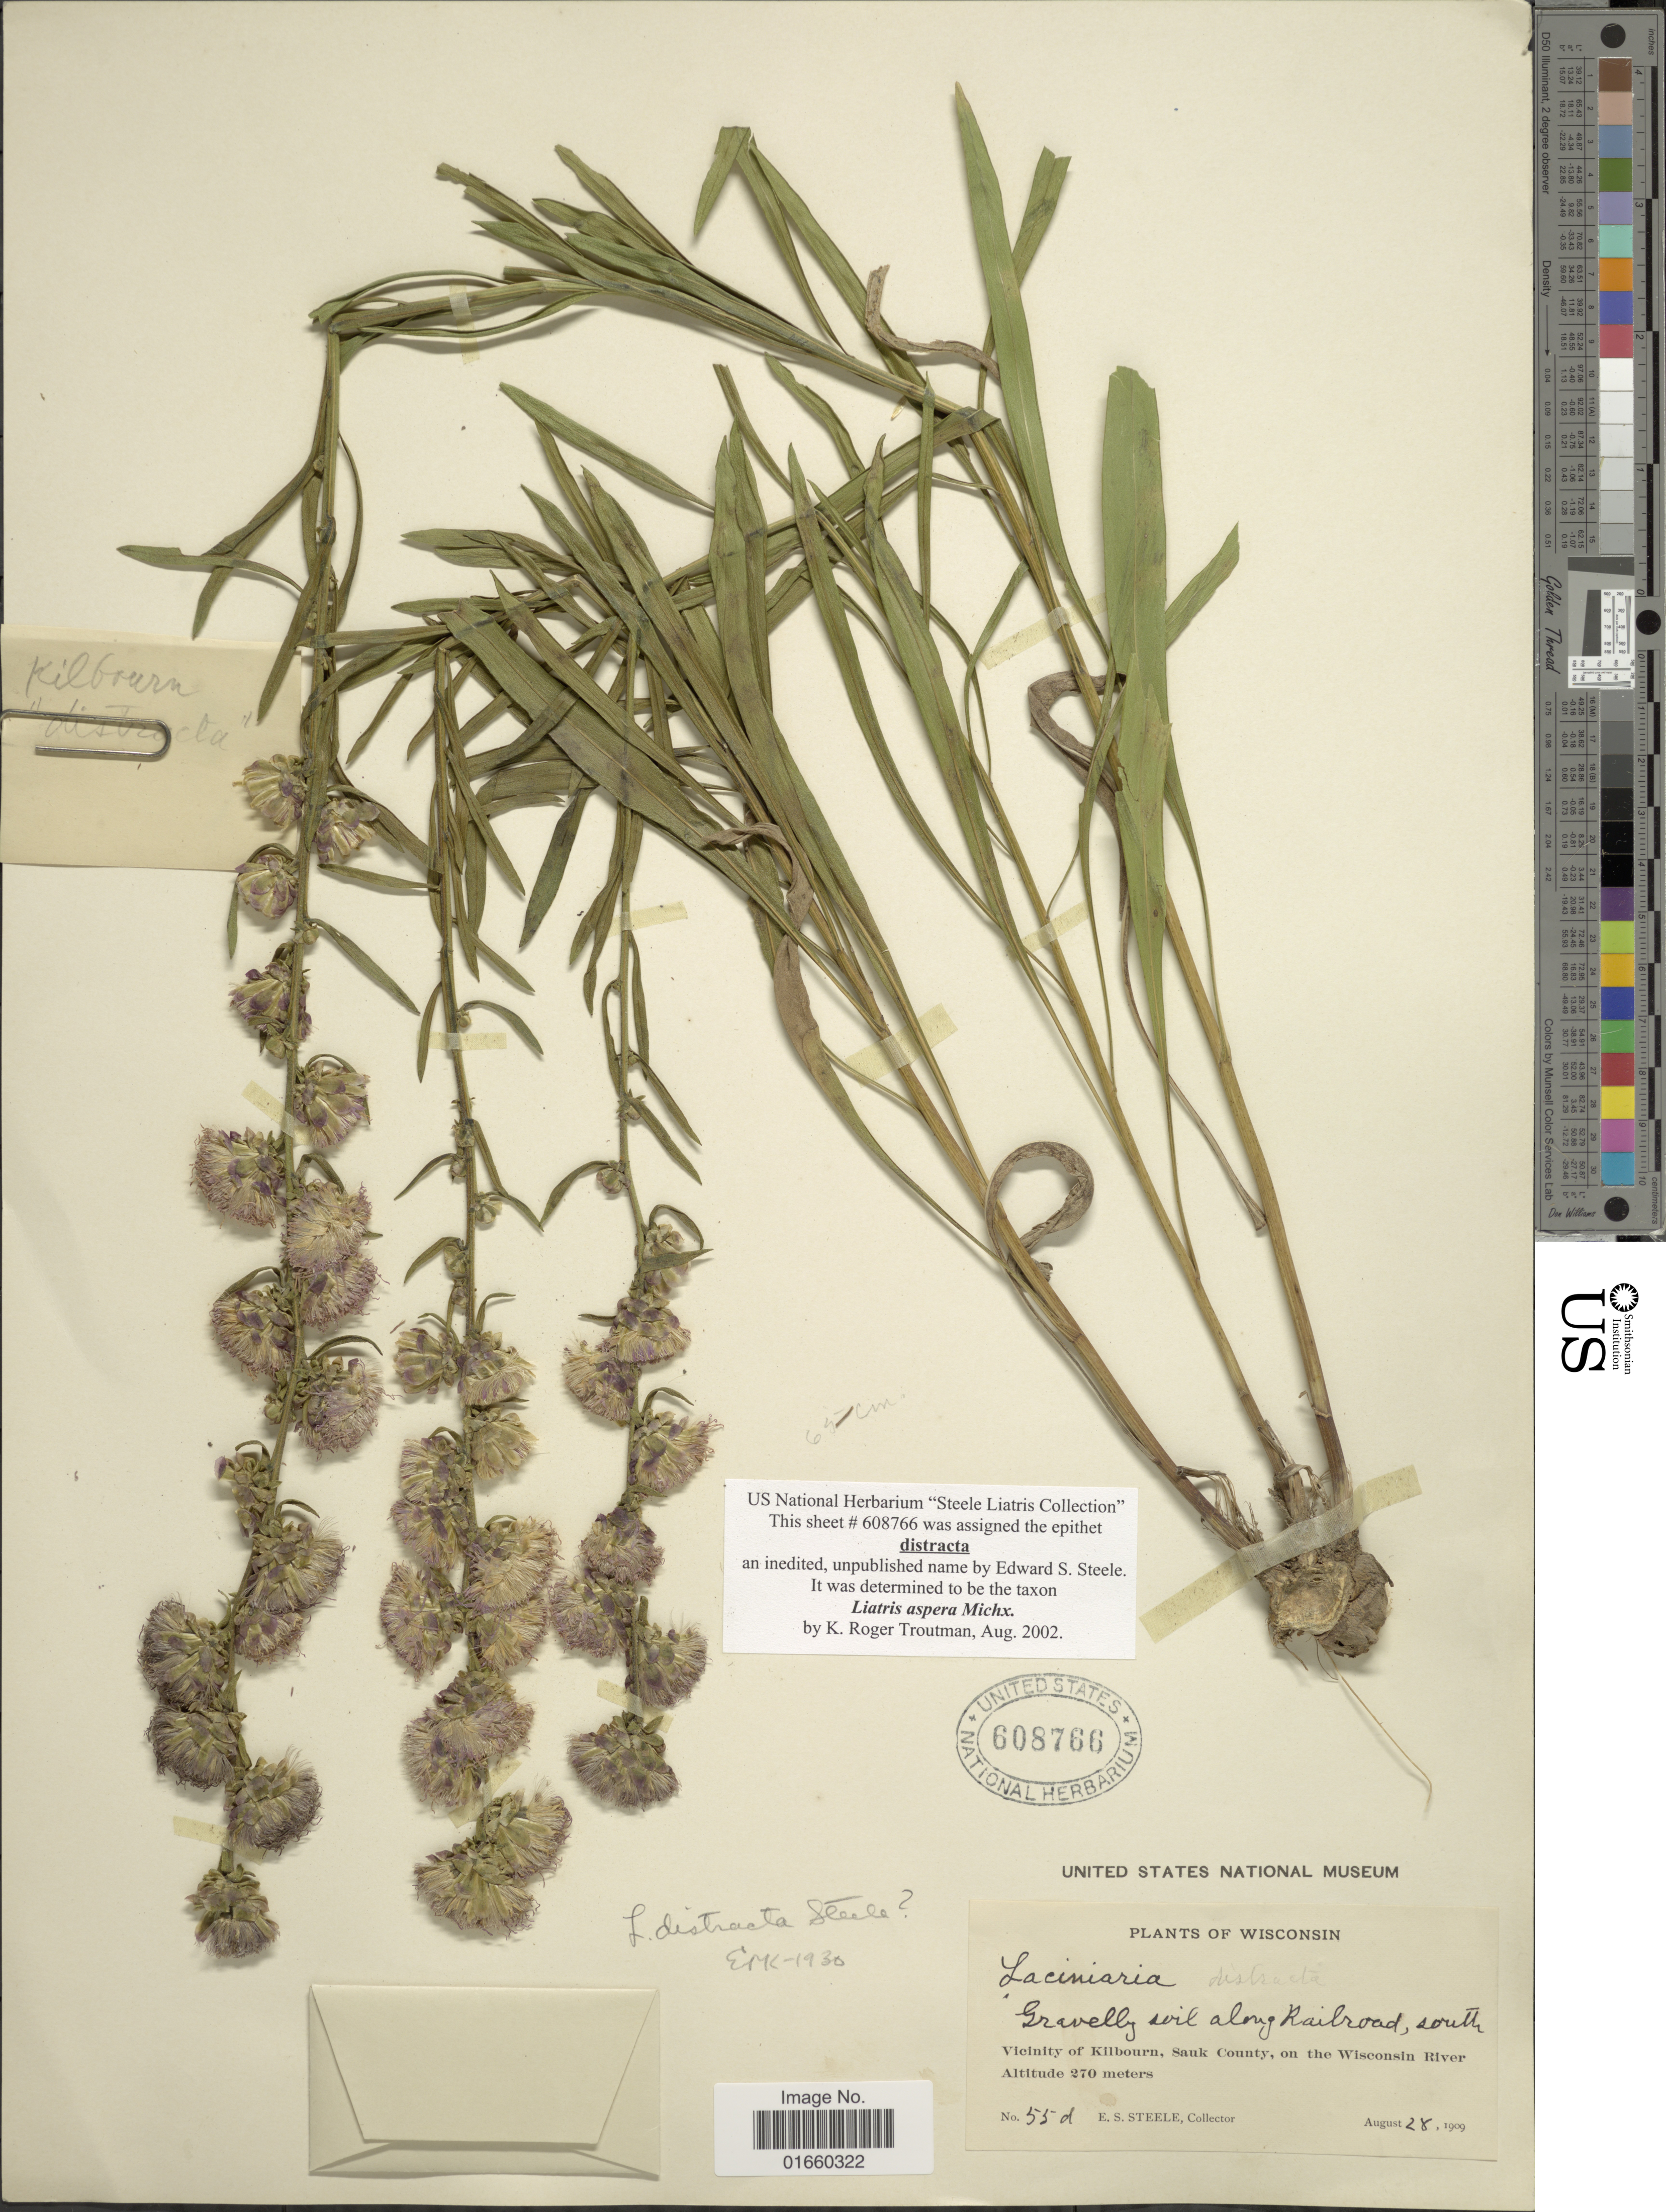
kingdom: Plantae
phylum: Tracheophyta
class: Magnoliopsida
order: Asterales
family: Asteraceae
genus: Liatris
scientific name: Liatris aspera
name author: Michx.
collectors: E. Steele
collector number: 55d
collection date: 1909-08-28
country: United States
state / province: Wisconsin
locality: Gravelly soil along railroad, south, Vicinity of Kilbourn, Sauk County, on the Wisconsin River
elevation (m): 270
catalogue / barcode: US 608766